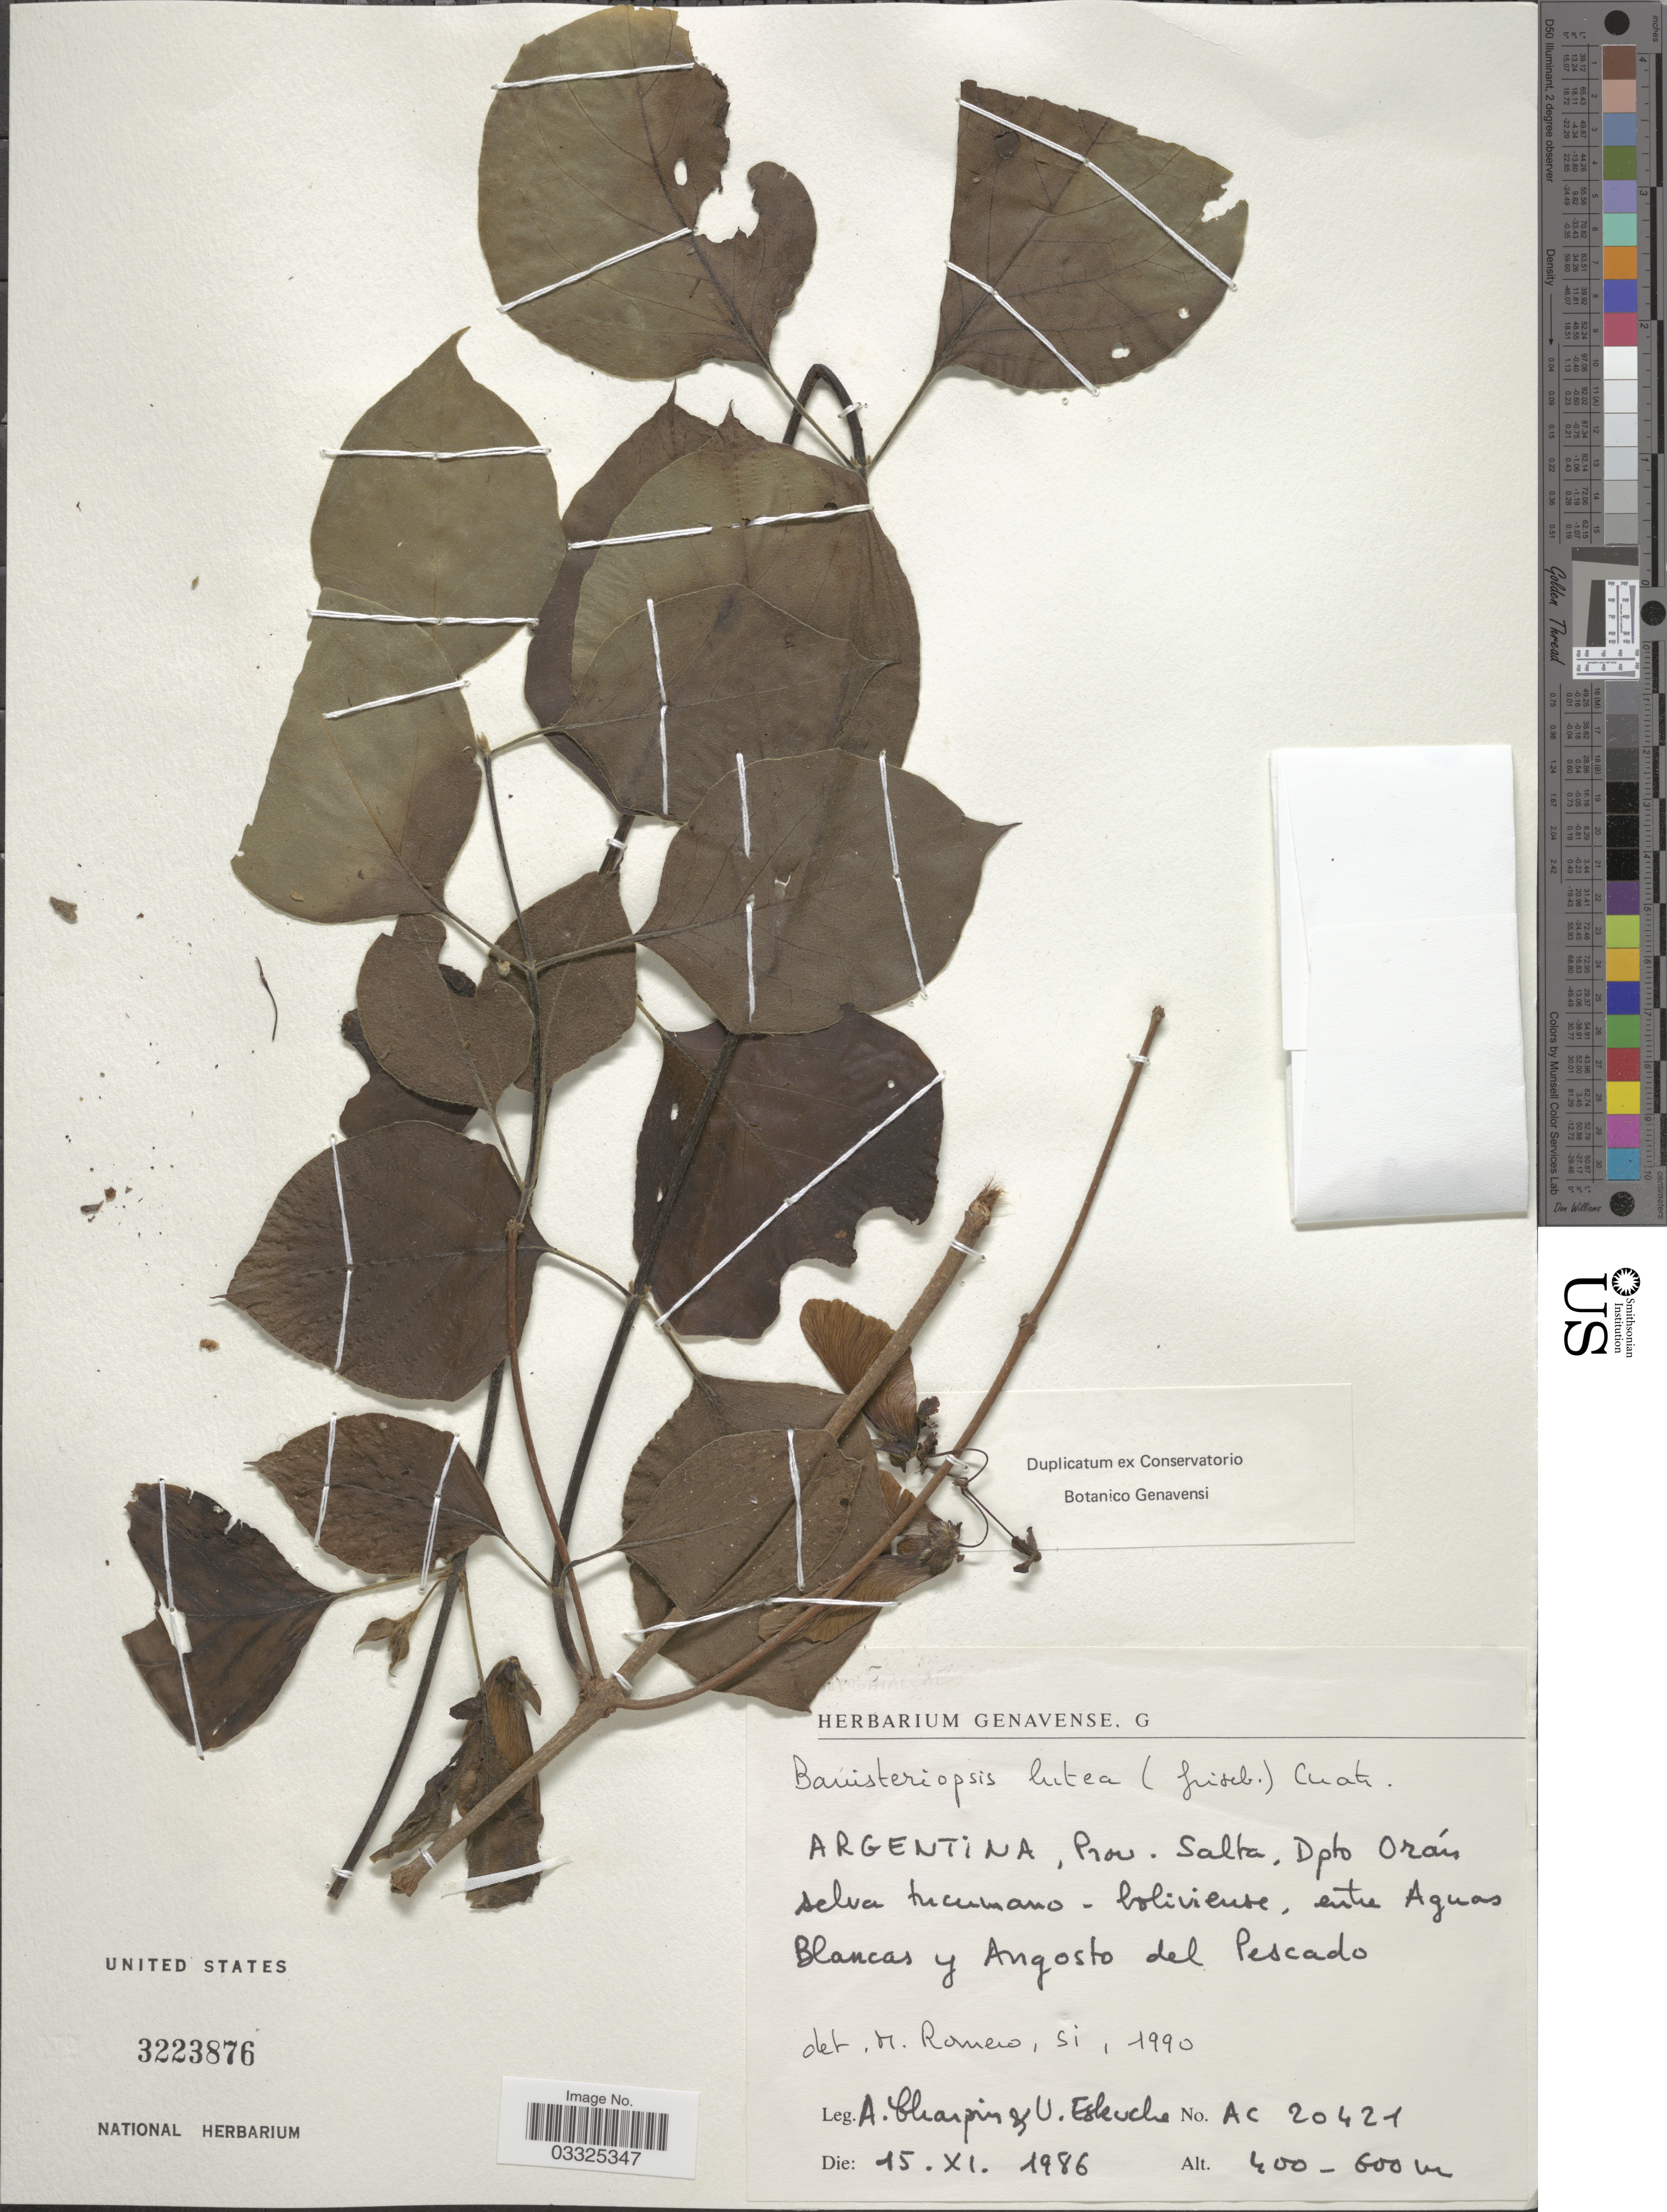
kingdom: Plantae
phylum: Tracheophyta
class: Magnoliopsida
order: Malpighiales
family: Malpighiaceae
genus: Banisteriopsis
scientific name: Banisteriopsis lutea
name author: (Griseb.) Cuatrec.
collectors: A. Charpin & U. Eskuche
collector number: AC20421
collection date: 1986-11-15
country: Argentina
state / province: Salta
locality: Dpto. Orán selva tucumano - boliviense, entre Aguas, Blancas y Augosto del Pescado.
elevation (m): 400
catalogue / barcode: US 3223876